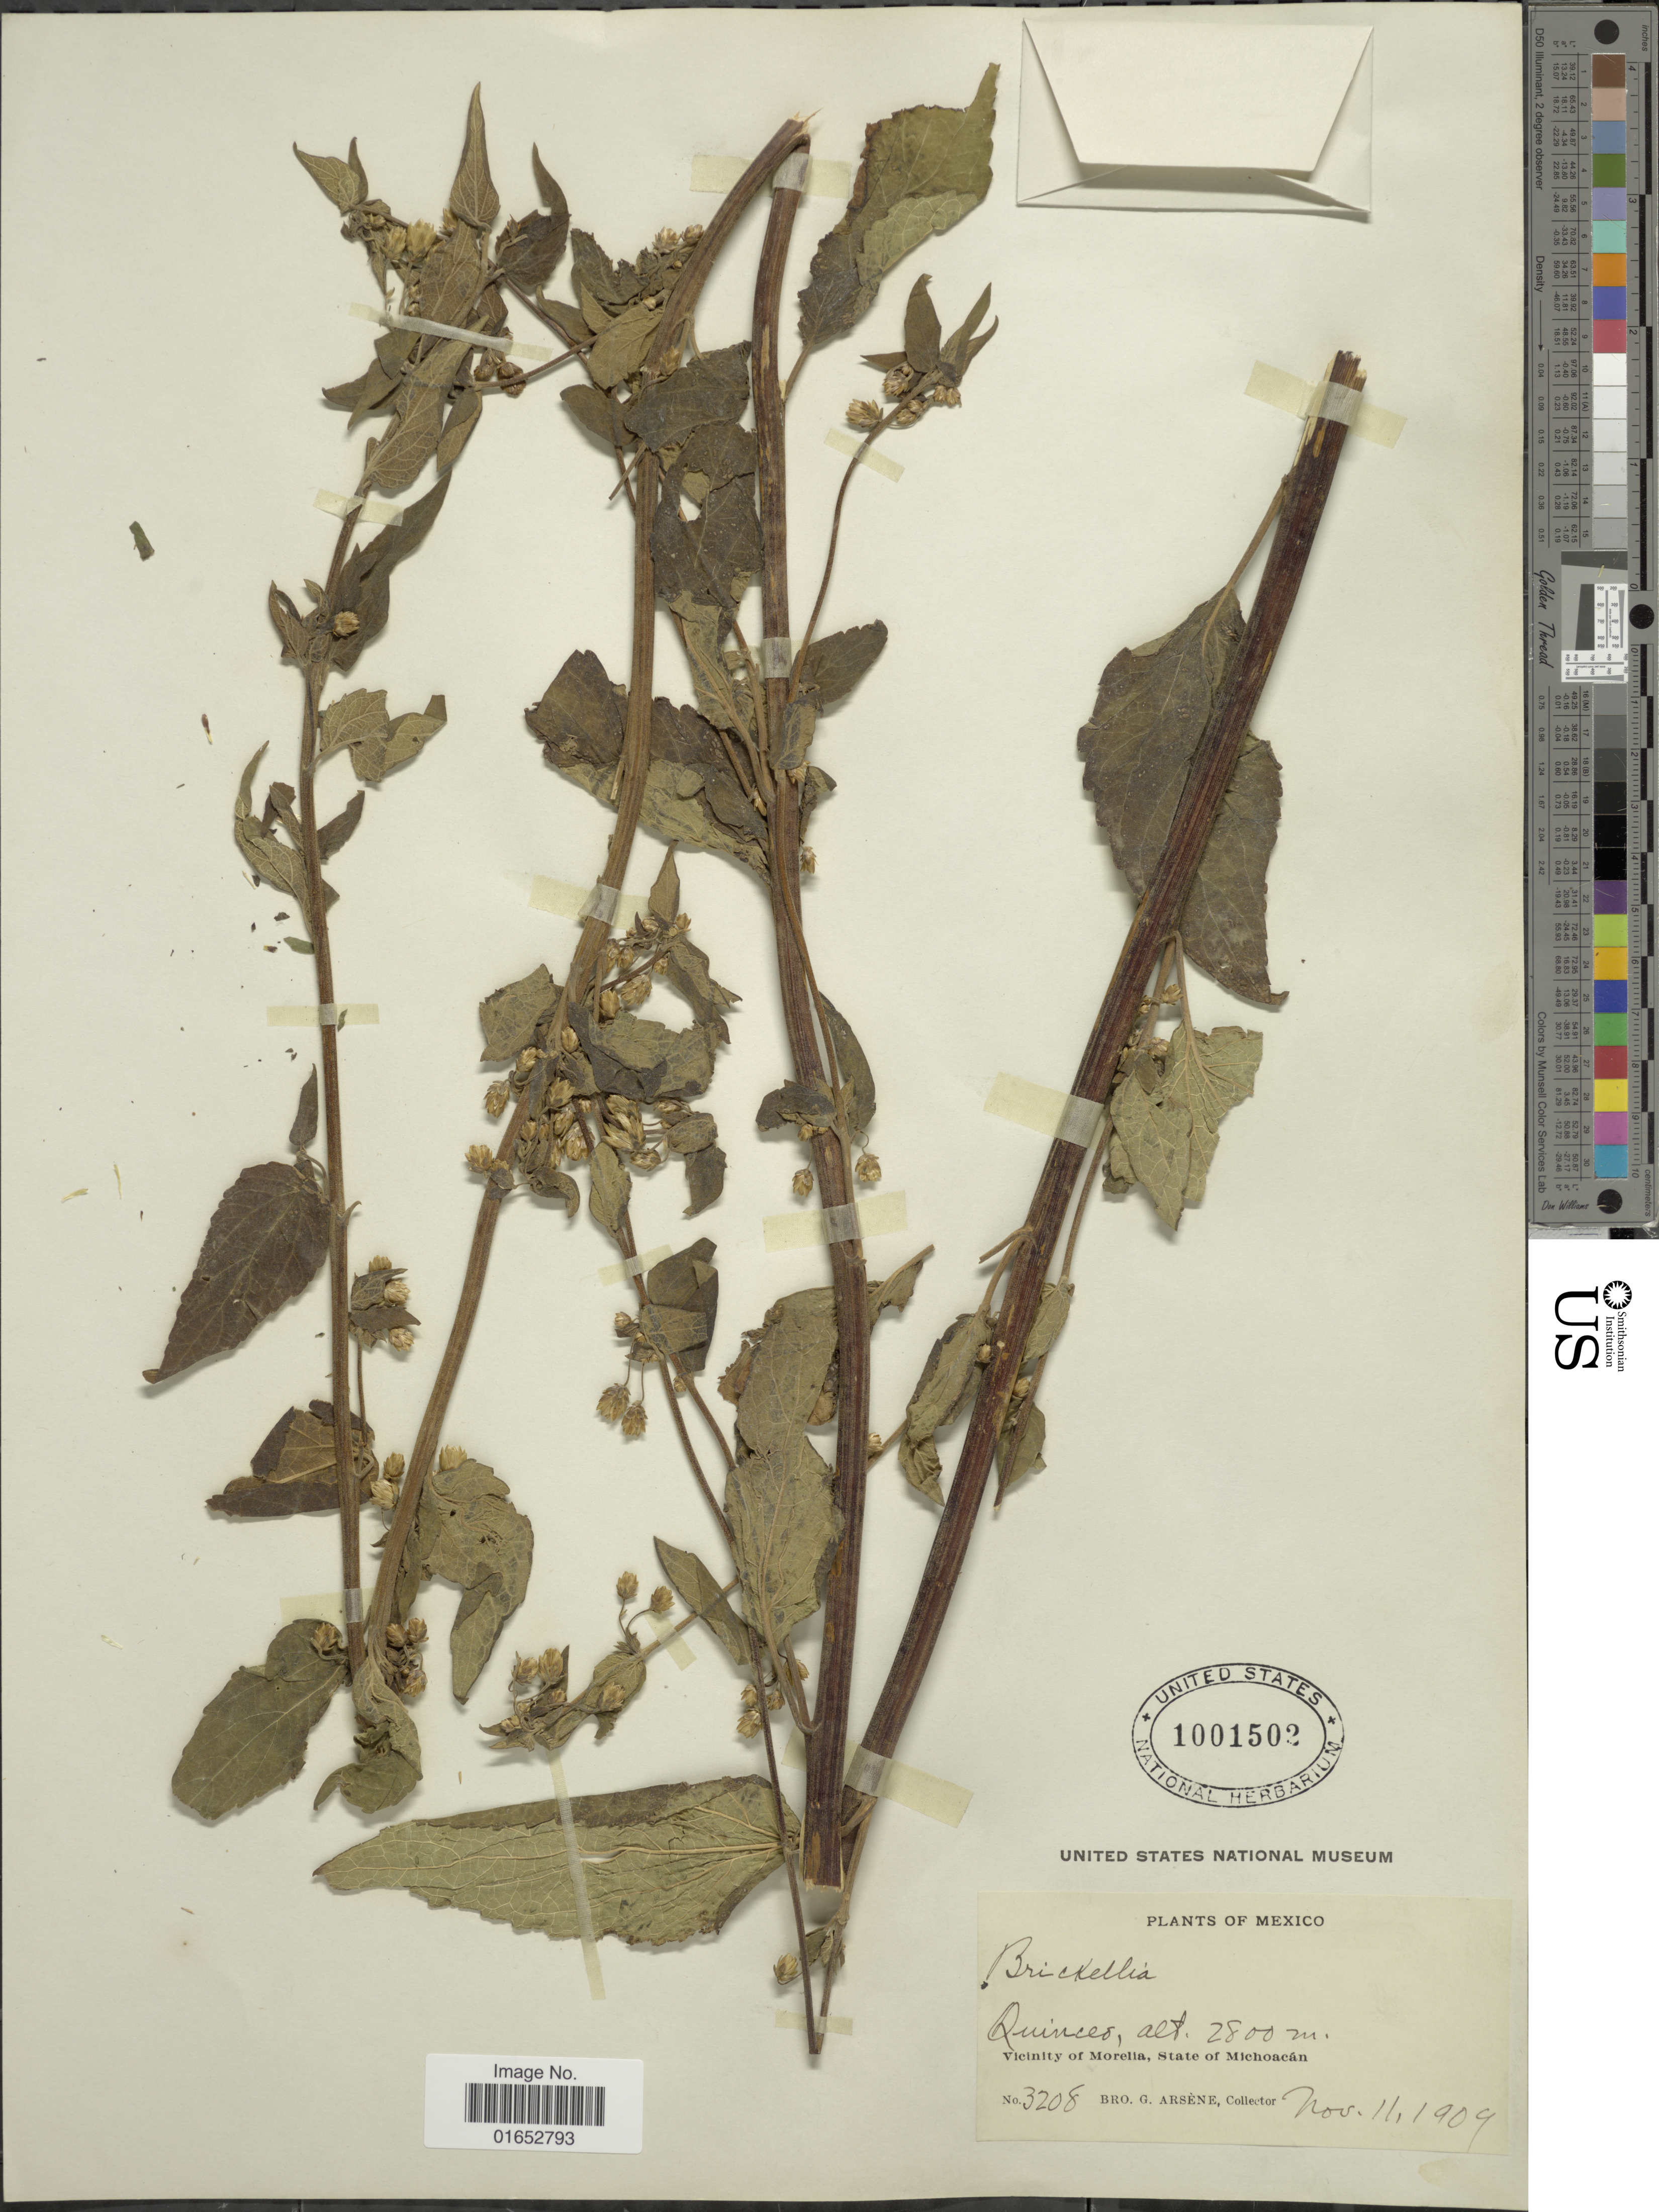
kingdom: Plantae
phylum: Tracheophyta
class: Magnoliopsida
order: Asterales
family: Asteraceae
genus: Kyrsteniopsis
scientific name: Kyrsteniopsis sp.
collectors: Bro. G. Arsène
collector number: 3208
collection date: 1909-11-11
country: Mexico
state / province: Michoacán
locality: Quinces, Vicinity of Morelia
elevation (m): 2800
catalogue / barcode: US 1001502